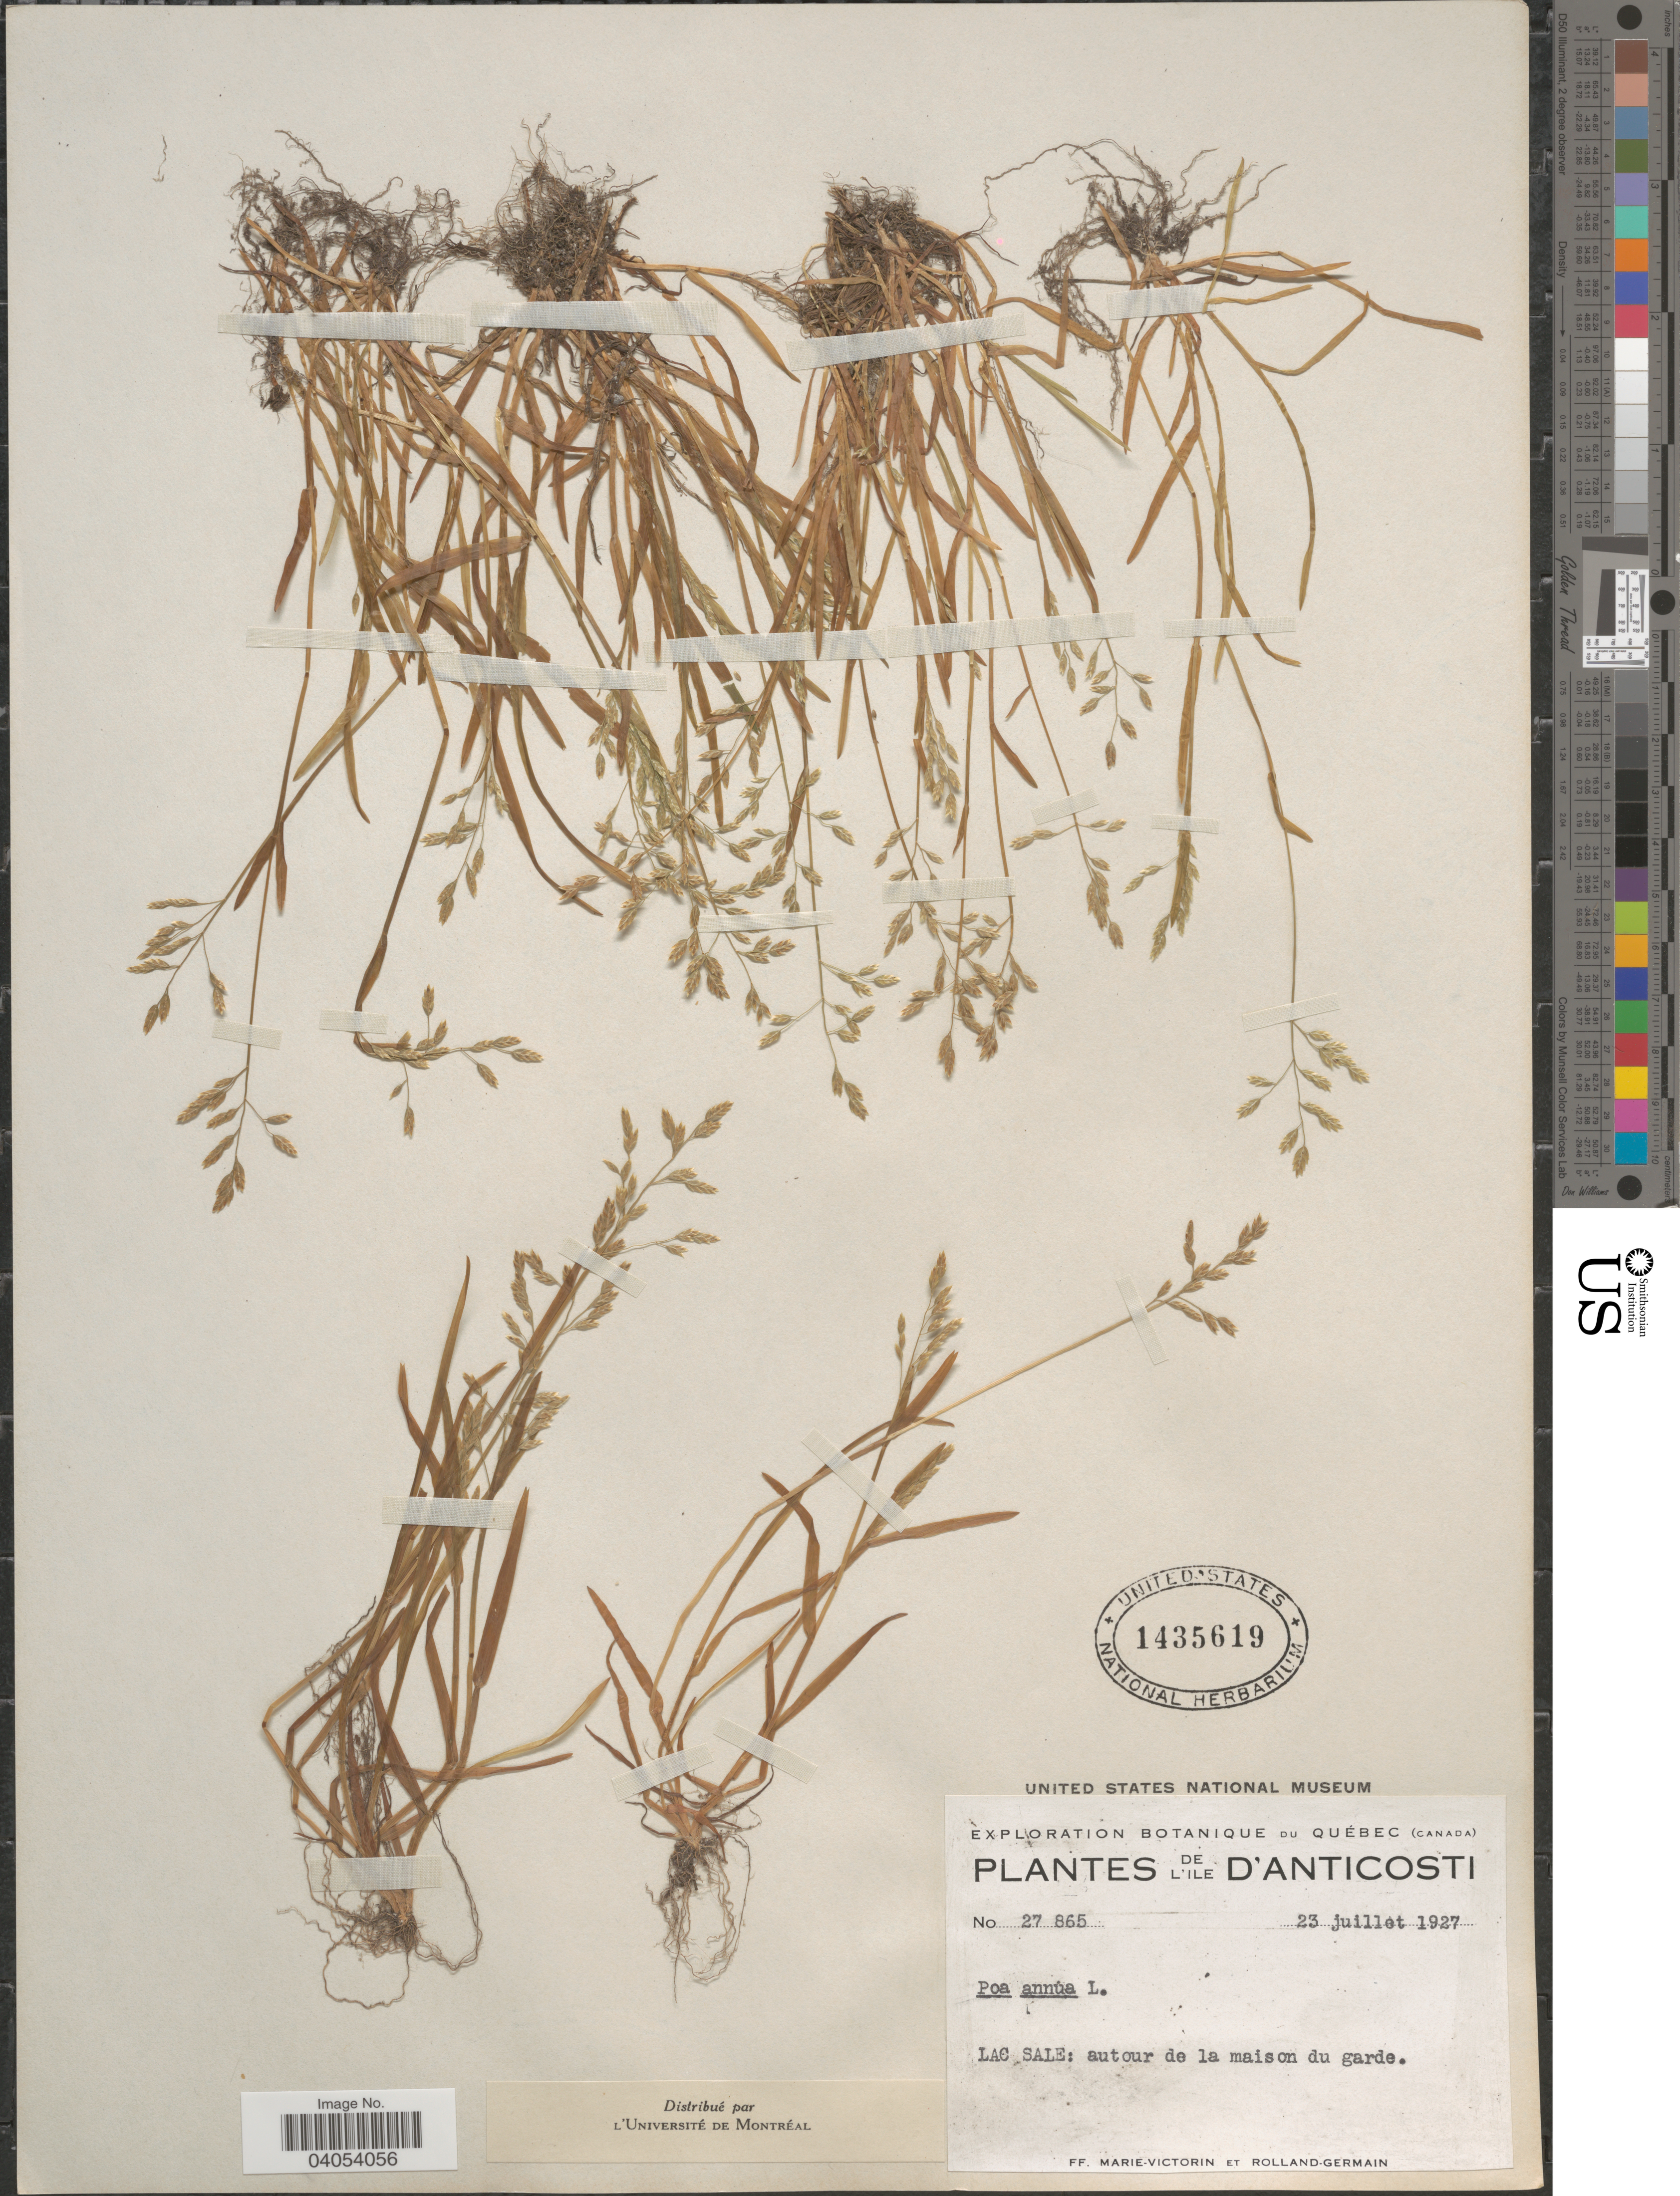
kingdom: Plantae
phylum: Tracheophyta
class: Liliopsida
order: Poales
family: Poaceae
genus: Poa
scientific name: Poa annua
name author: L.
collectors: F. Marie-Victorin & Rolland-Germain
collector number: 27865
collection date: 1927-07-23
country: Canada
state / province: Quebec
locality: L' ile D' Anticosti. Lac Sale: autour de la maison du garde.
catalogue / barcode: US 1435619